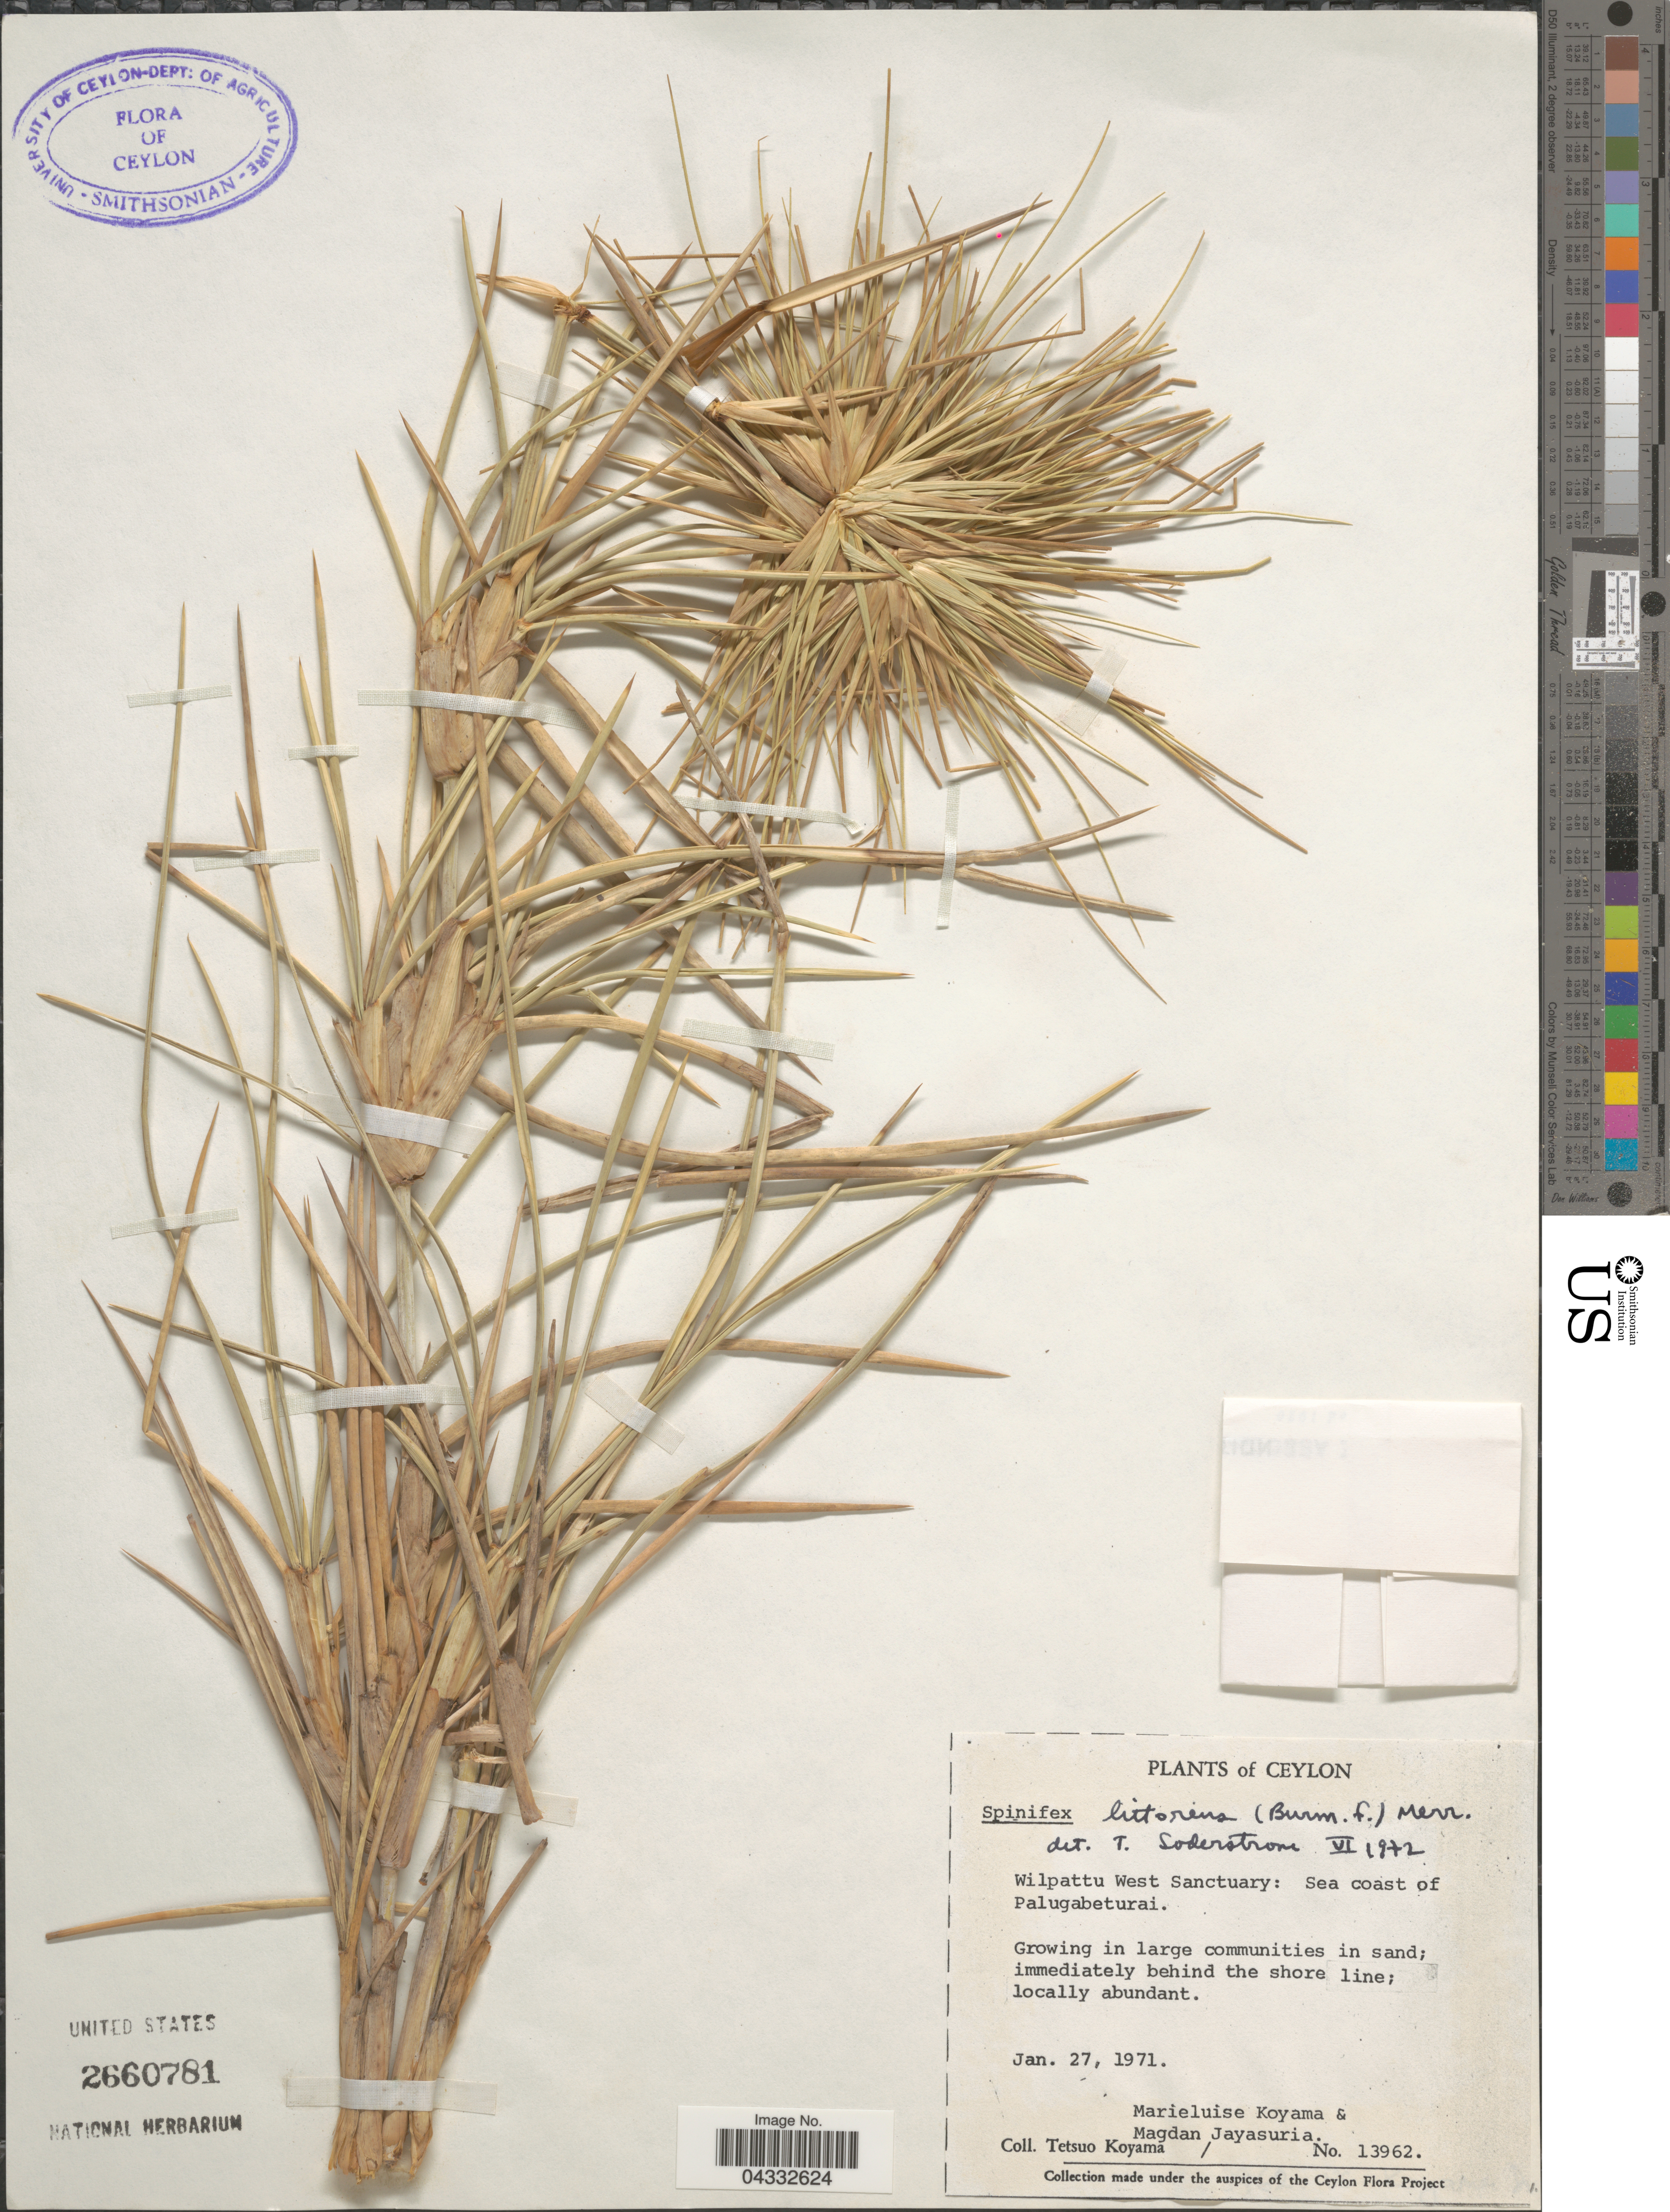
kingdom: Plantae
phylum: Tracheophyta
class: Liliopsida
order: Poales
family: Poaceae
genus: Spinifex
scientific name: Spinifex littoreus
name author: (Burm. f.) Merr.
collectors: T. Koyama, M. Koyama & M. Jayasuria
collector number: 13962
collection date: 1971-01-27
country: Sri Lanka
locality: Ceylon. Wilpattu West Sanctuary: Sea coast of Palugabeturai.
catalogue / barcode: US 2660781